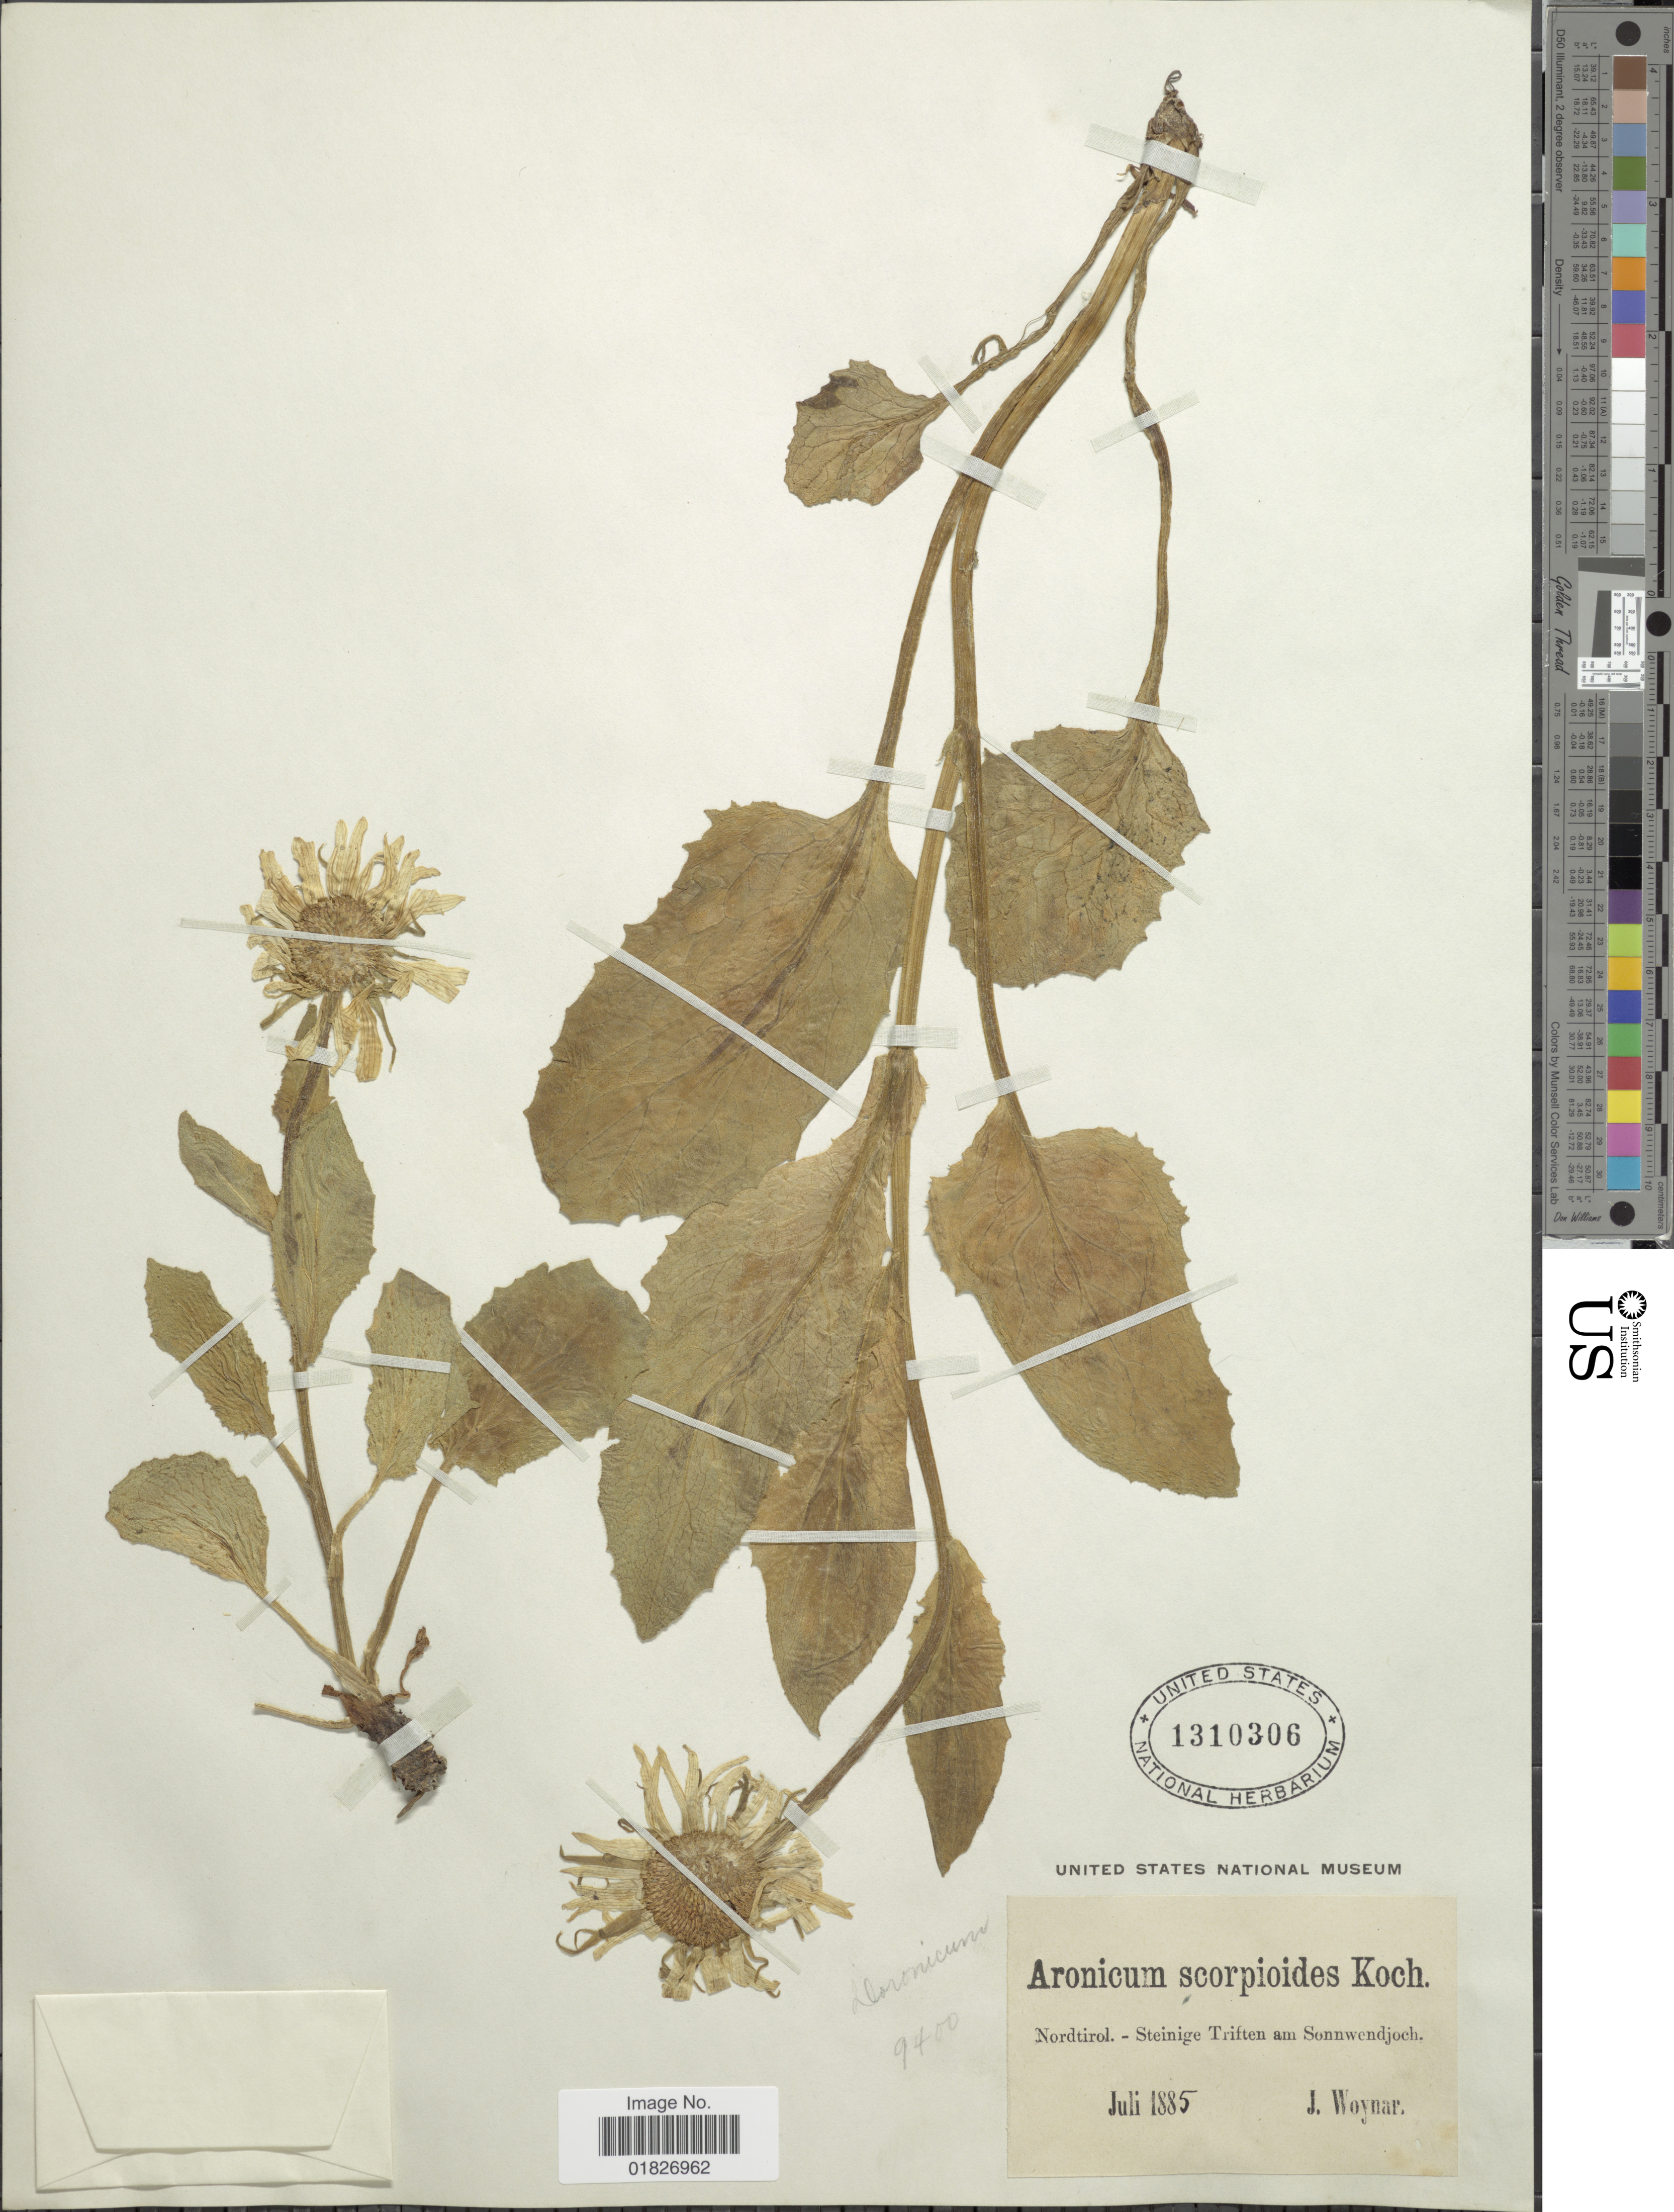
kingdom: Plantae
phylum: Tracheophyta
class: Magnoliopsida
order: Asterales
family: Asteraceae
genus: Doronicum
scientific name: Doronicum grandiflorum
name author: (Nyman) Rydb. & Fourc.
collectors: J. Woynar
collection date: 1885-07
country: Austria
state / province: Tirol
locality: Nordtirol-Steinige Triften am Sonnwendjoch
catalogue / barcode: US 1310306